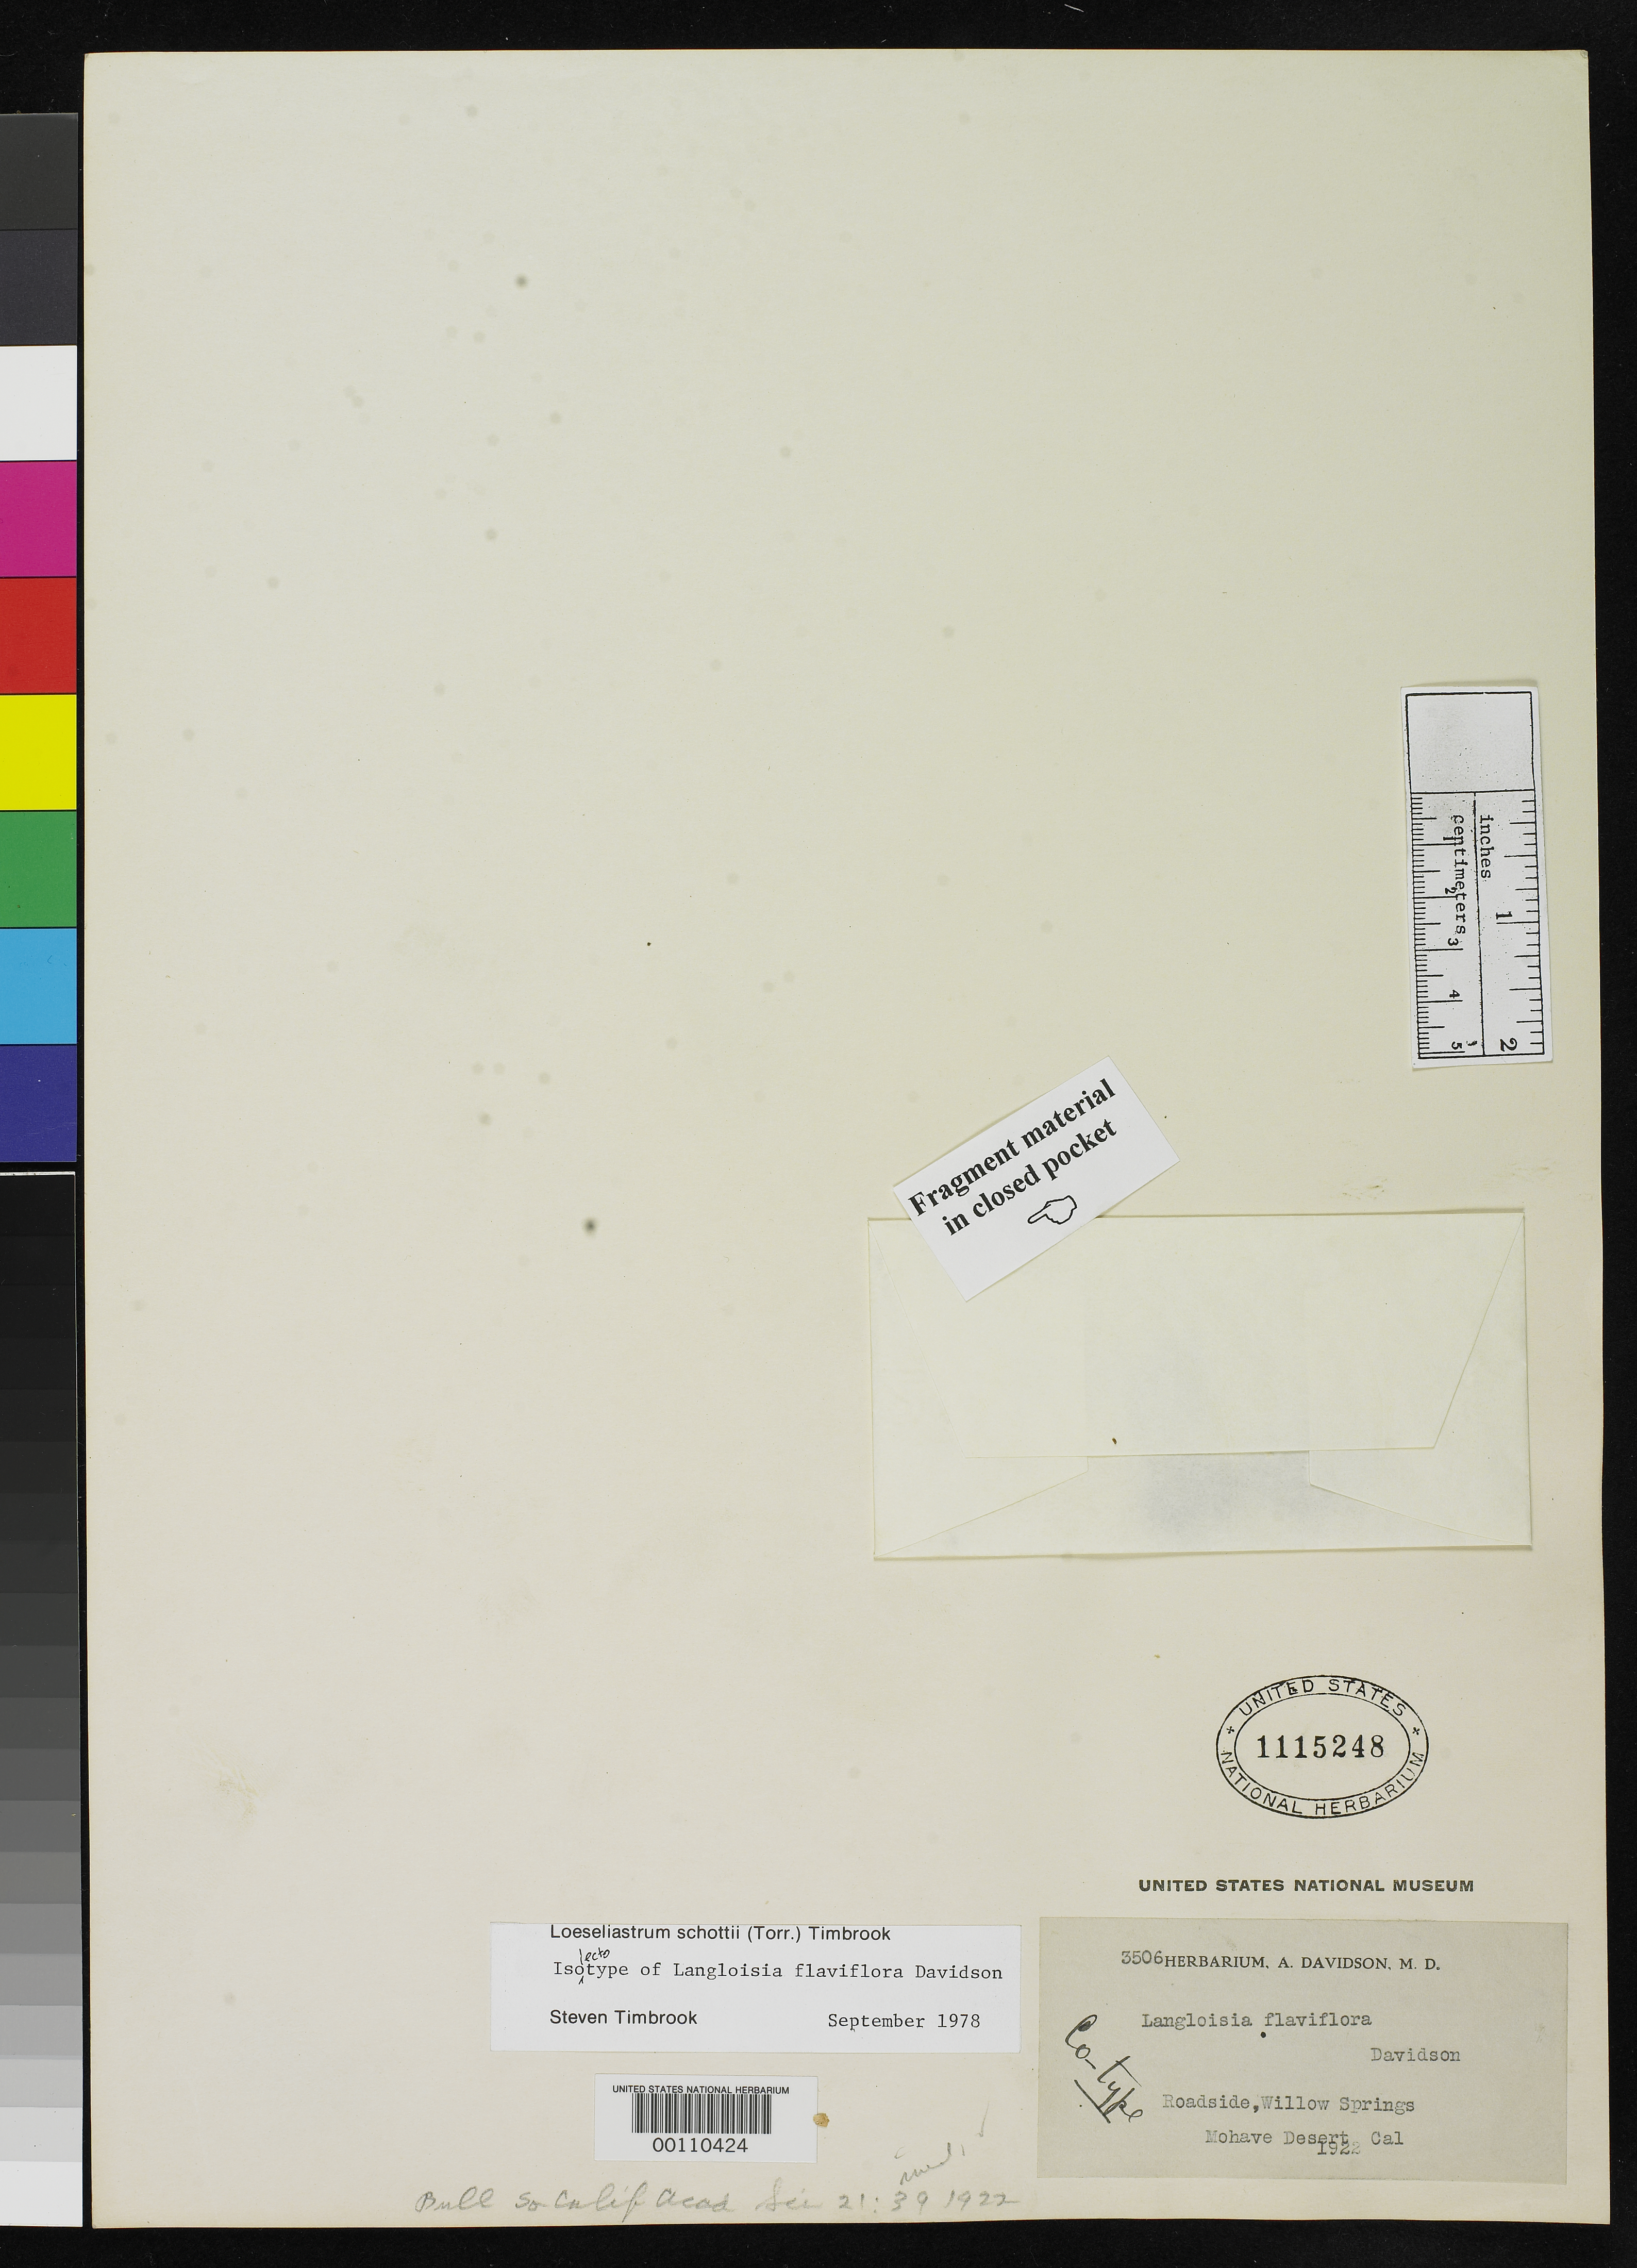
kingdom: Plantae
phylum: Tracheophyta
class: Magnoliopsida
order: Ericales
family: Polemoniaceae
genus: Langloisia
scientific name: Langloisia flaviflora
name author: Davidson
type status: Isotype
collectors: A. Davidson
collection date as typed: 1922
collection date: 1922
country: United States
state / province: California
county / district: Kern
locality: Willow Springs, Mohave Desert.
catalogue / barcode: US 1115248